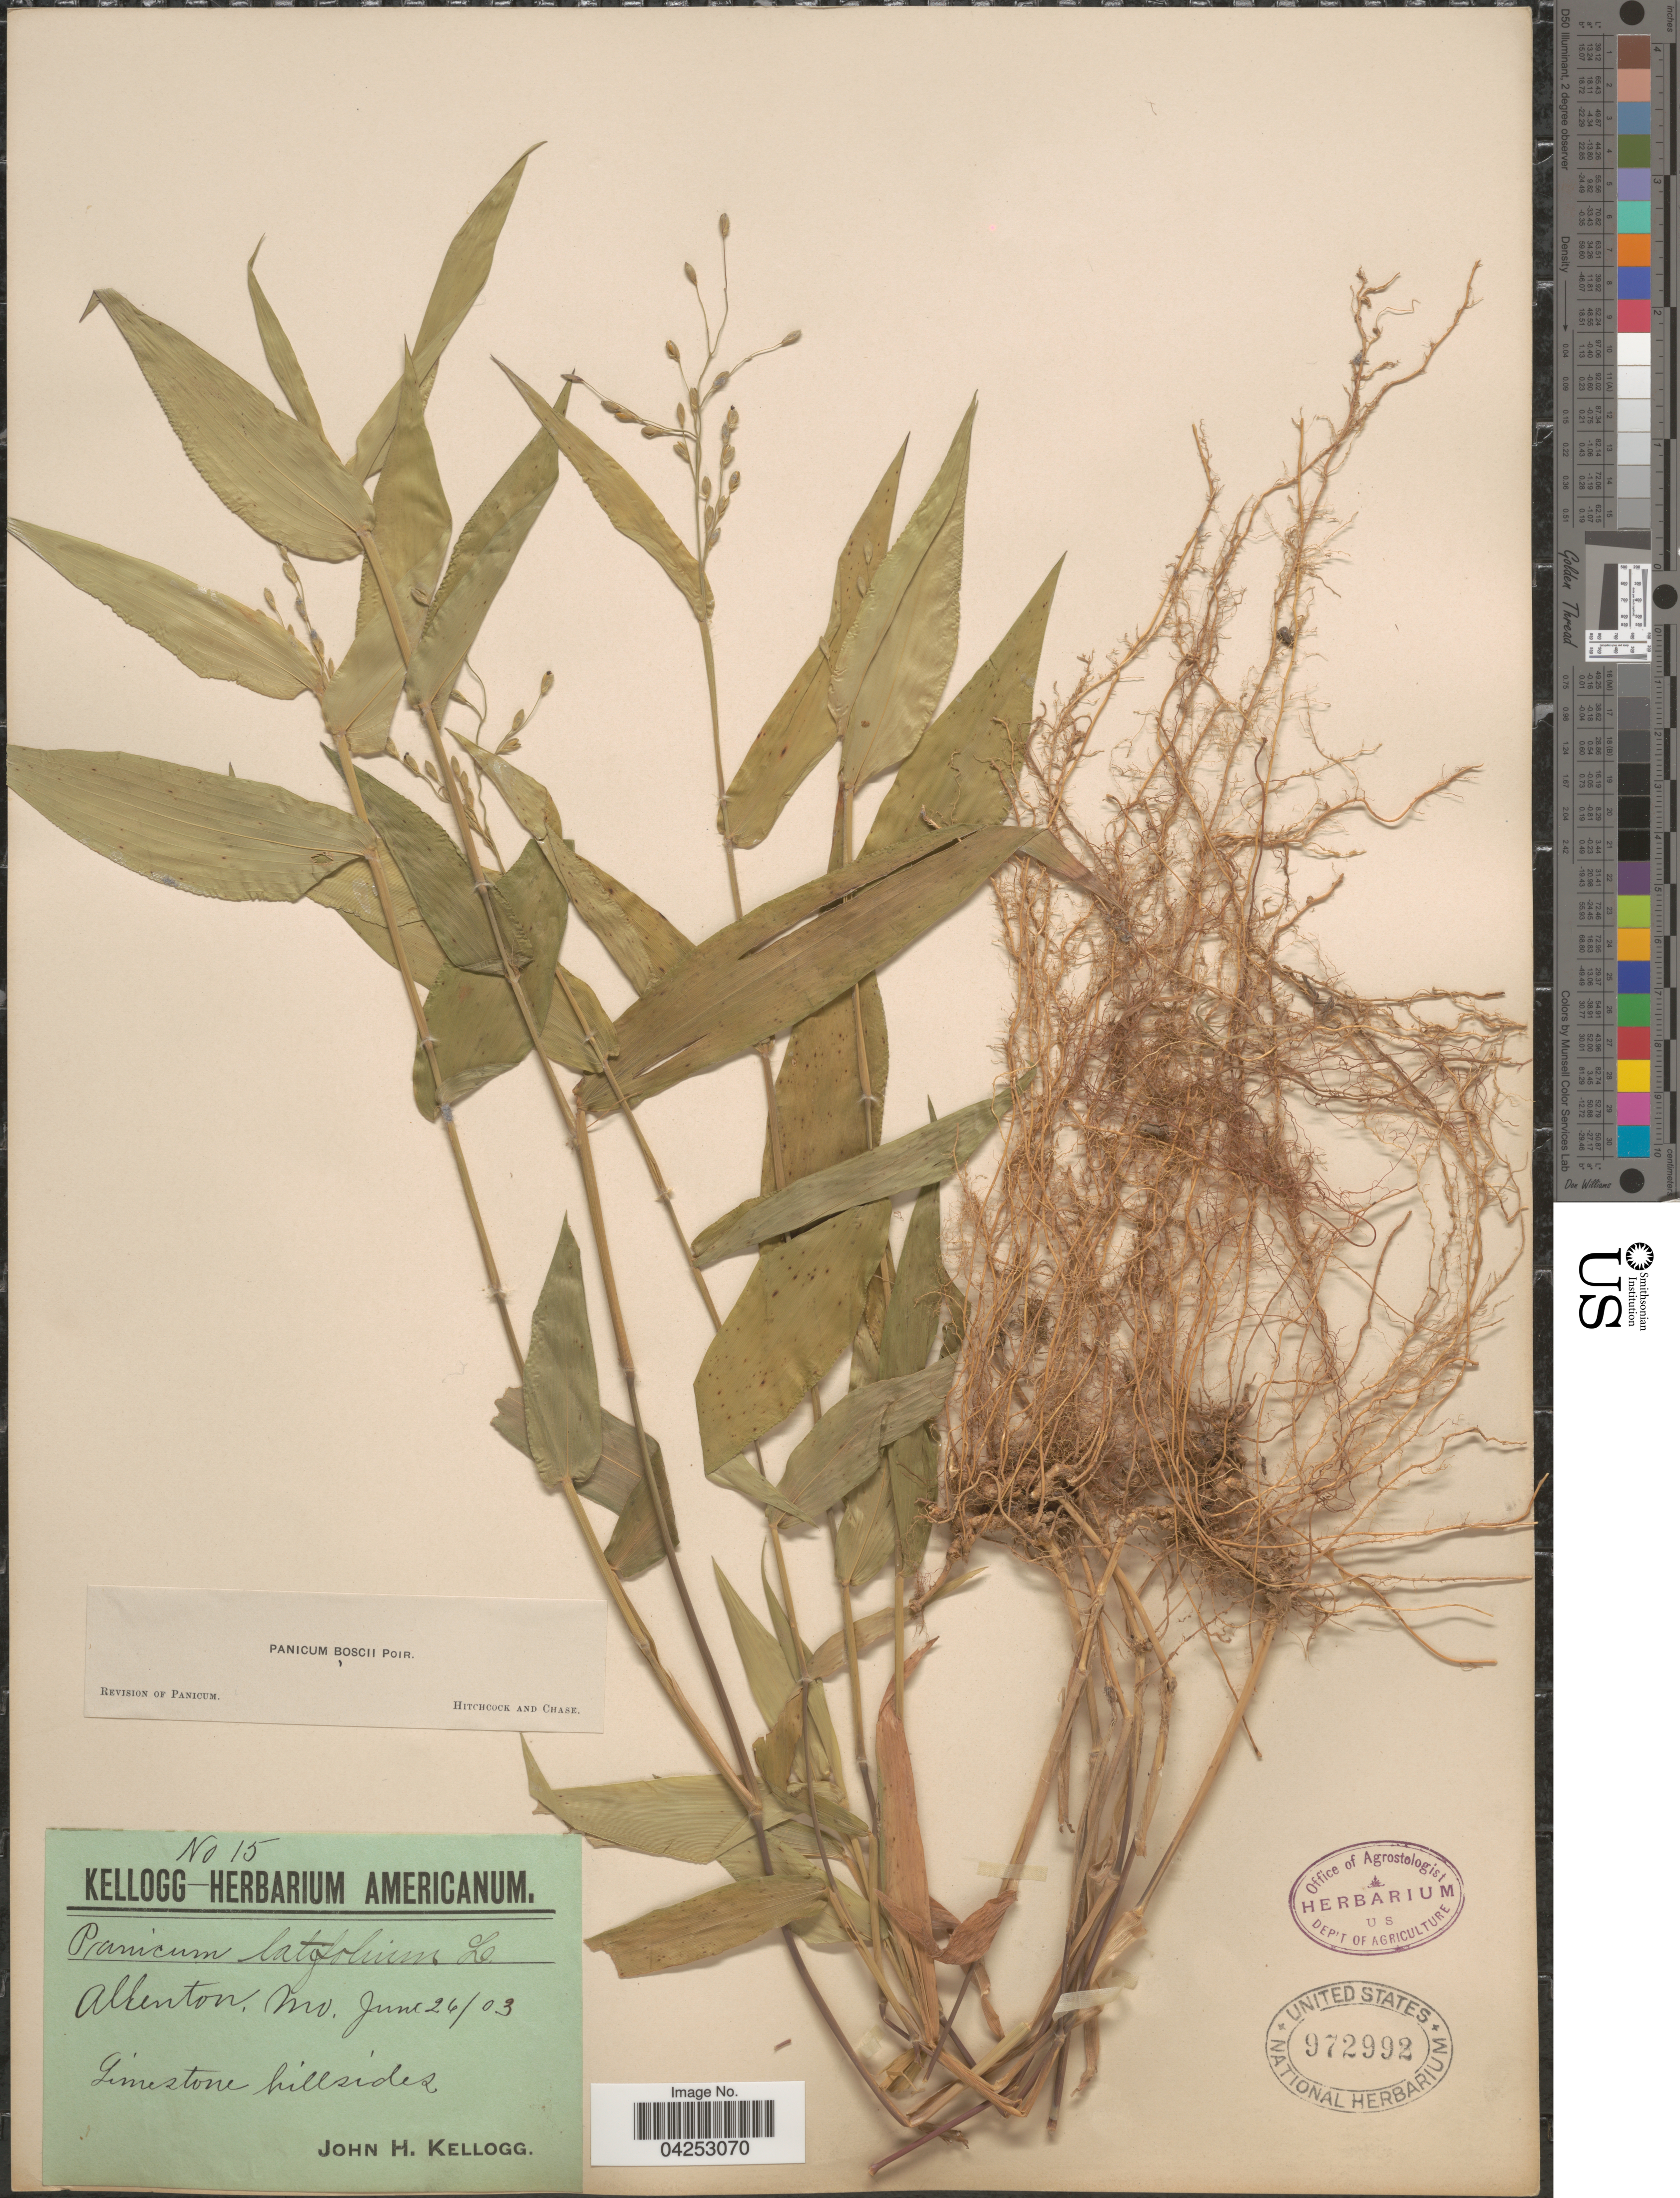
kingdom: Plantae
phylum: Tracheophyta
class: Liliopsida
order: Poales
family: Poaceae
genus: Dichanthelium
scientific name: Dichanthelium boscii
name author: (Poir.) Gould & C.A. Clark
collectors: J. H. Kellogg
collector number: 15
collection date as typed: Transcribed d/m/y: 26/6/3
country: United States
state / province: Missouri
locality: Allenton. Limestone hillsides.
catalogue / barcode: US 972992